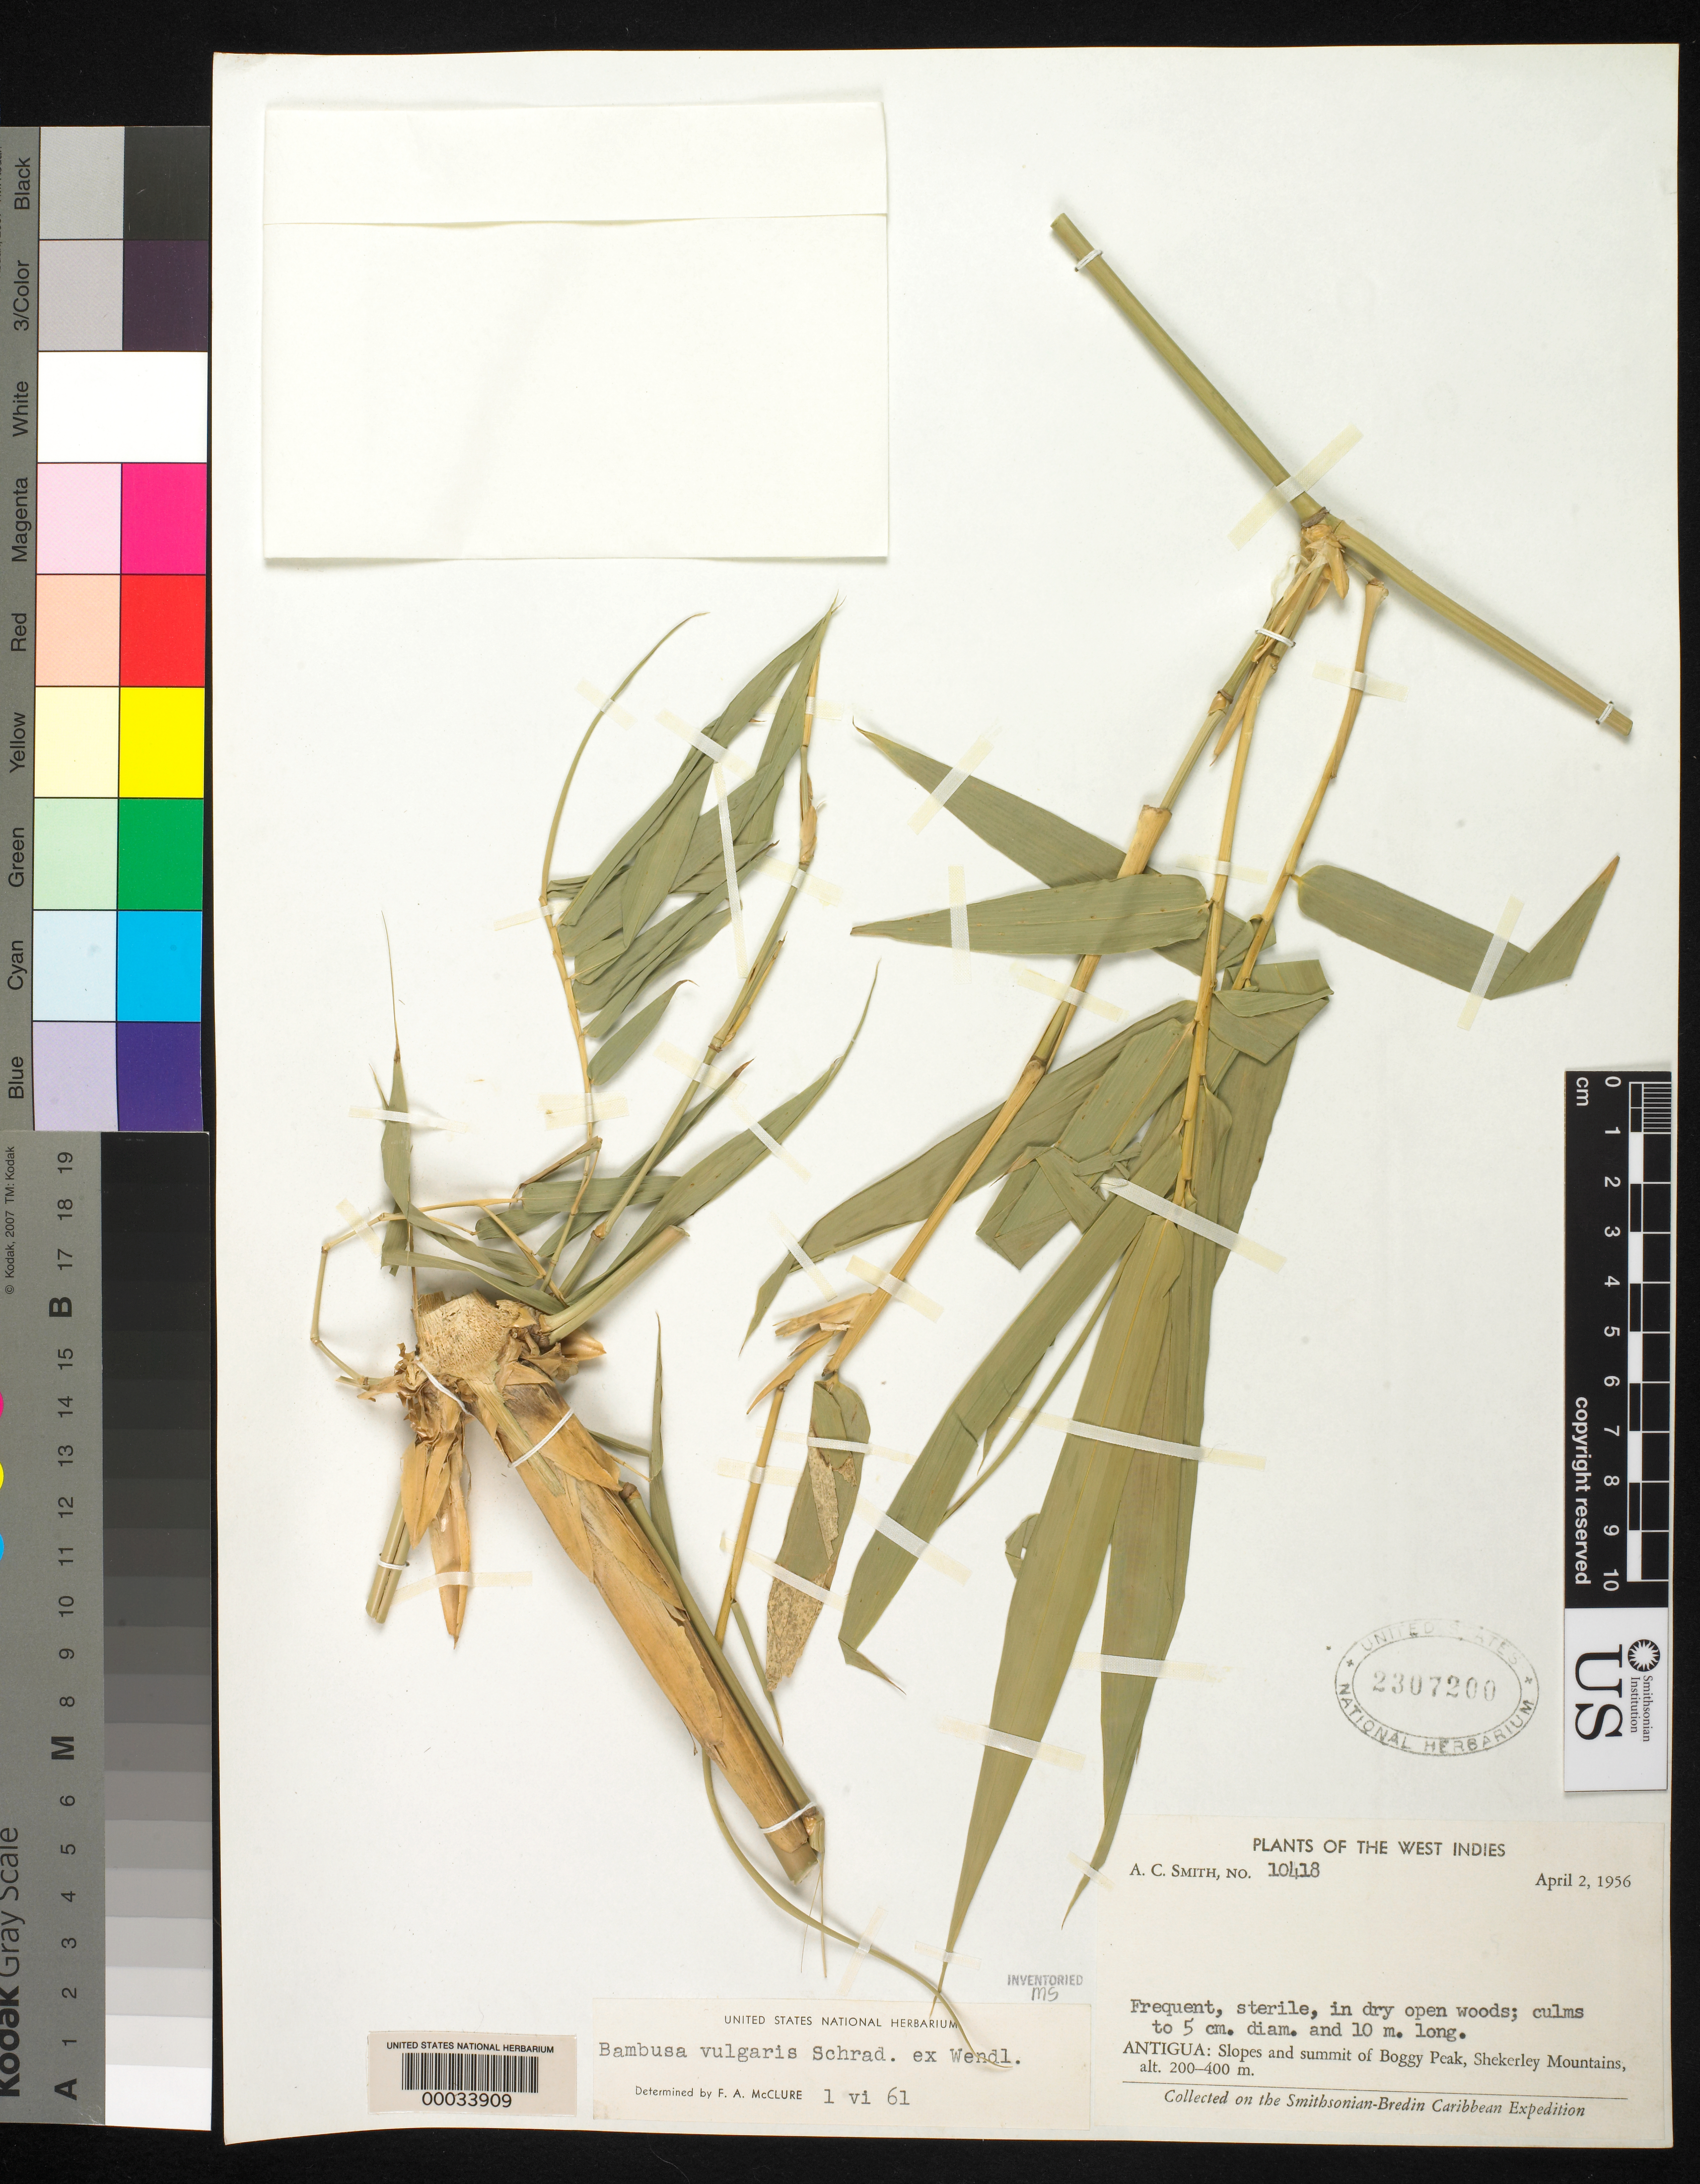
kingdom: Plantae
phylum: Tracheophyta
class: Liliopsida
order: Poales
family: Poaceae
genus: Bambusa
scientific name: Bambusa vulgaris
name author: Schrad. ex J.C. Wendl.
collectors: A. C. Smith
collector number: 10418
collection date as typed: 02 Apr 1956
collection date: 1956-04-02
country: Antigua and Barbuda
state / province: Saint Mary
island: Antigua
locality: Shekerley Mountains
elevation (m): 200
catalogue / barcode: US 2307200